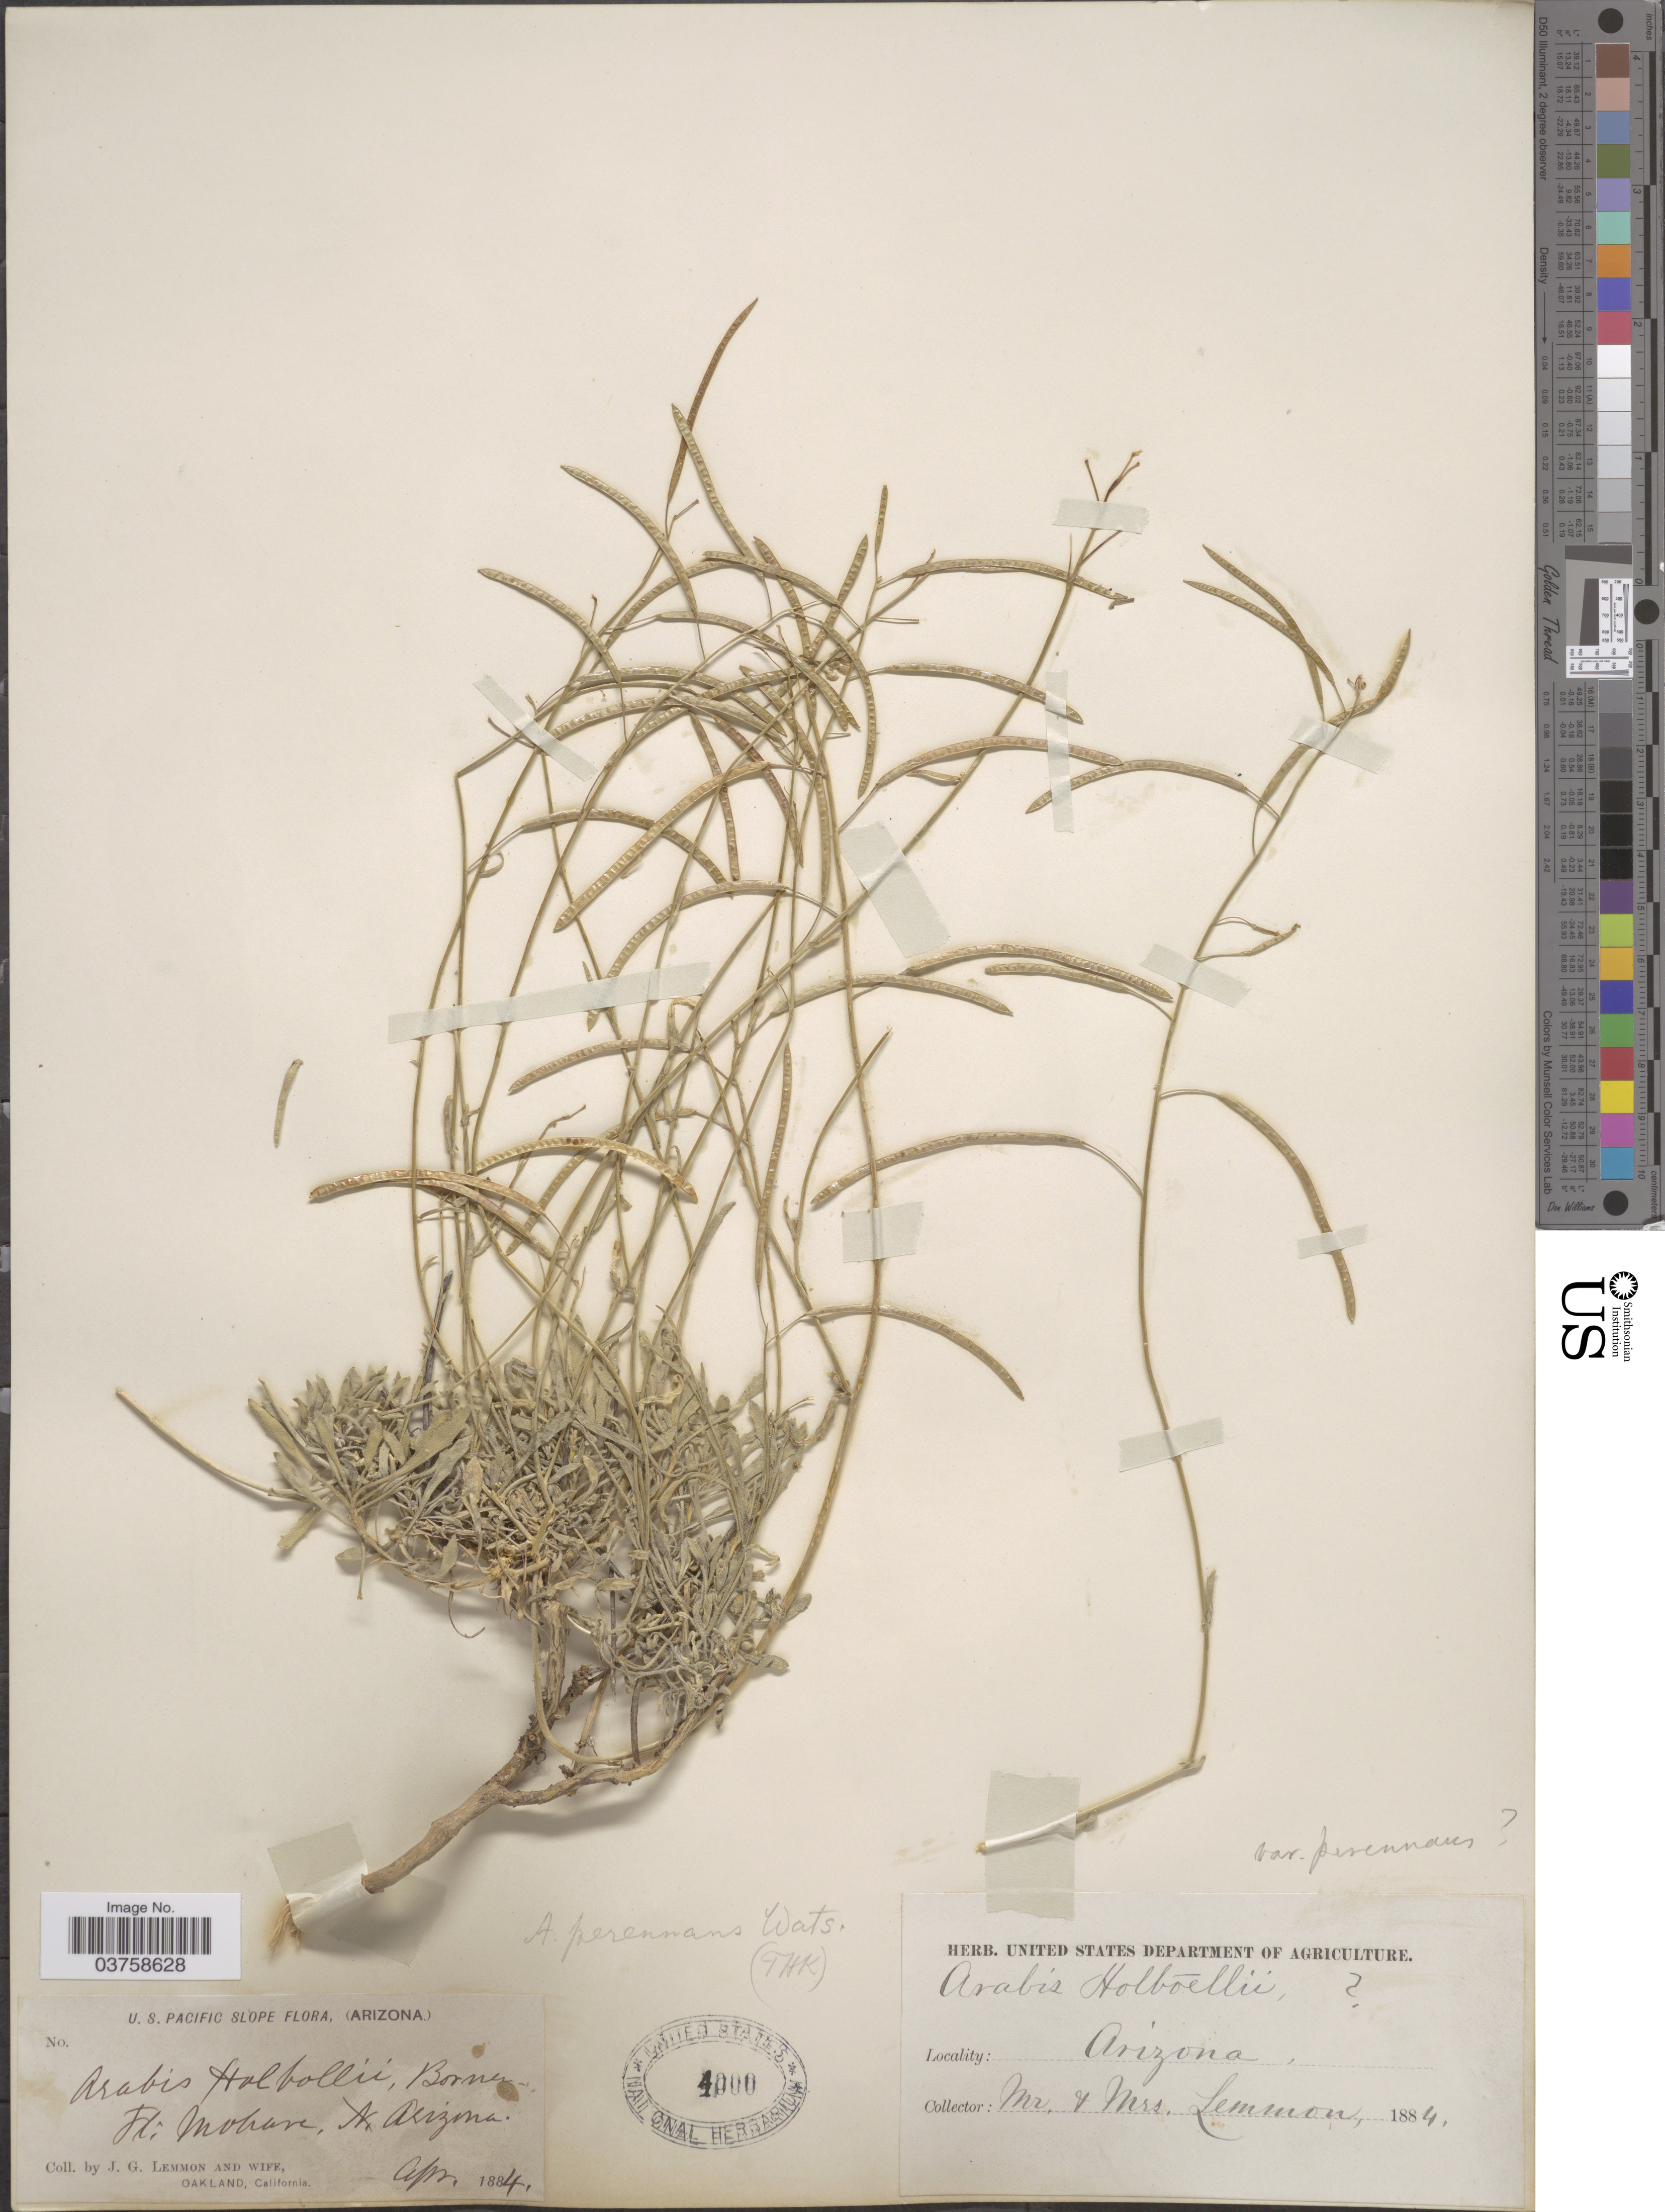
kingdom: Plantae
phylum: Tracheophyta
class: Magnoliopsida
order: Brassicales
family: Brassicaceae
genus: Arabis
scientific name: Arabis perennans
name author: S. Watson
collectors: J. Lemmon & Mrs. J. G. Lemmon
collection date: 1884-04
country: United States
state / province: Arizona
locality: U. S. Pacific Slope. Ft. Mohave.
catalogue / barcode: US 4000